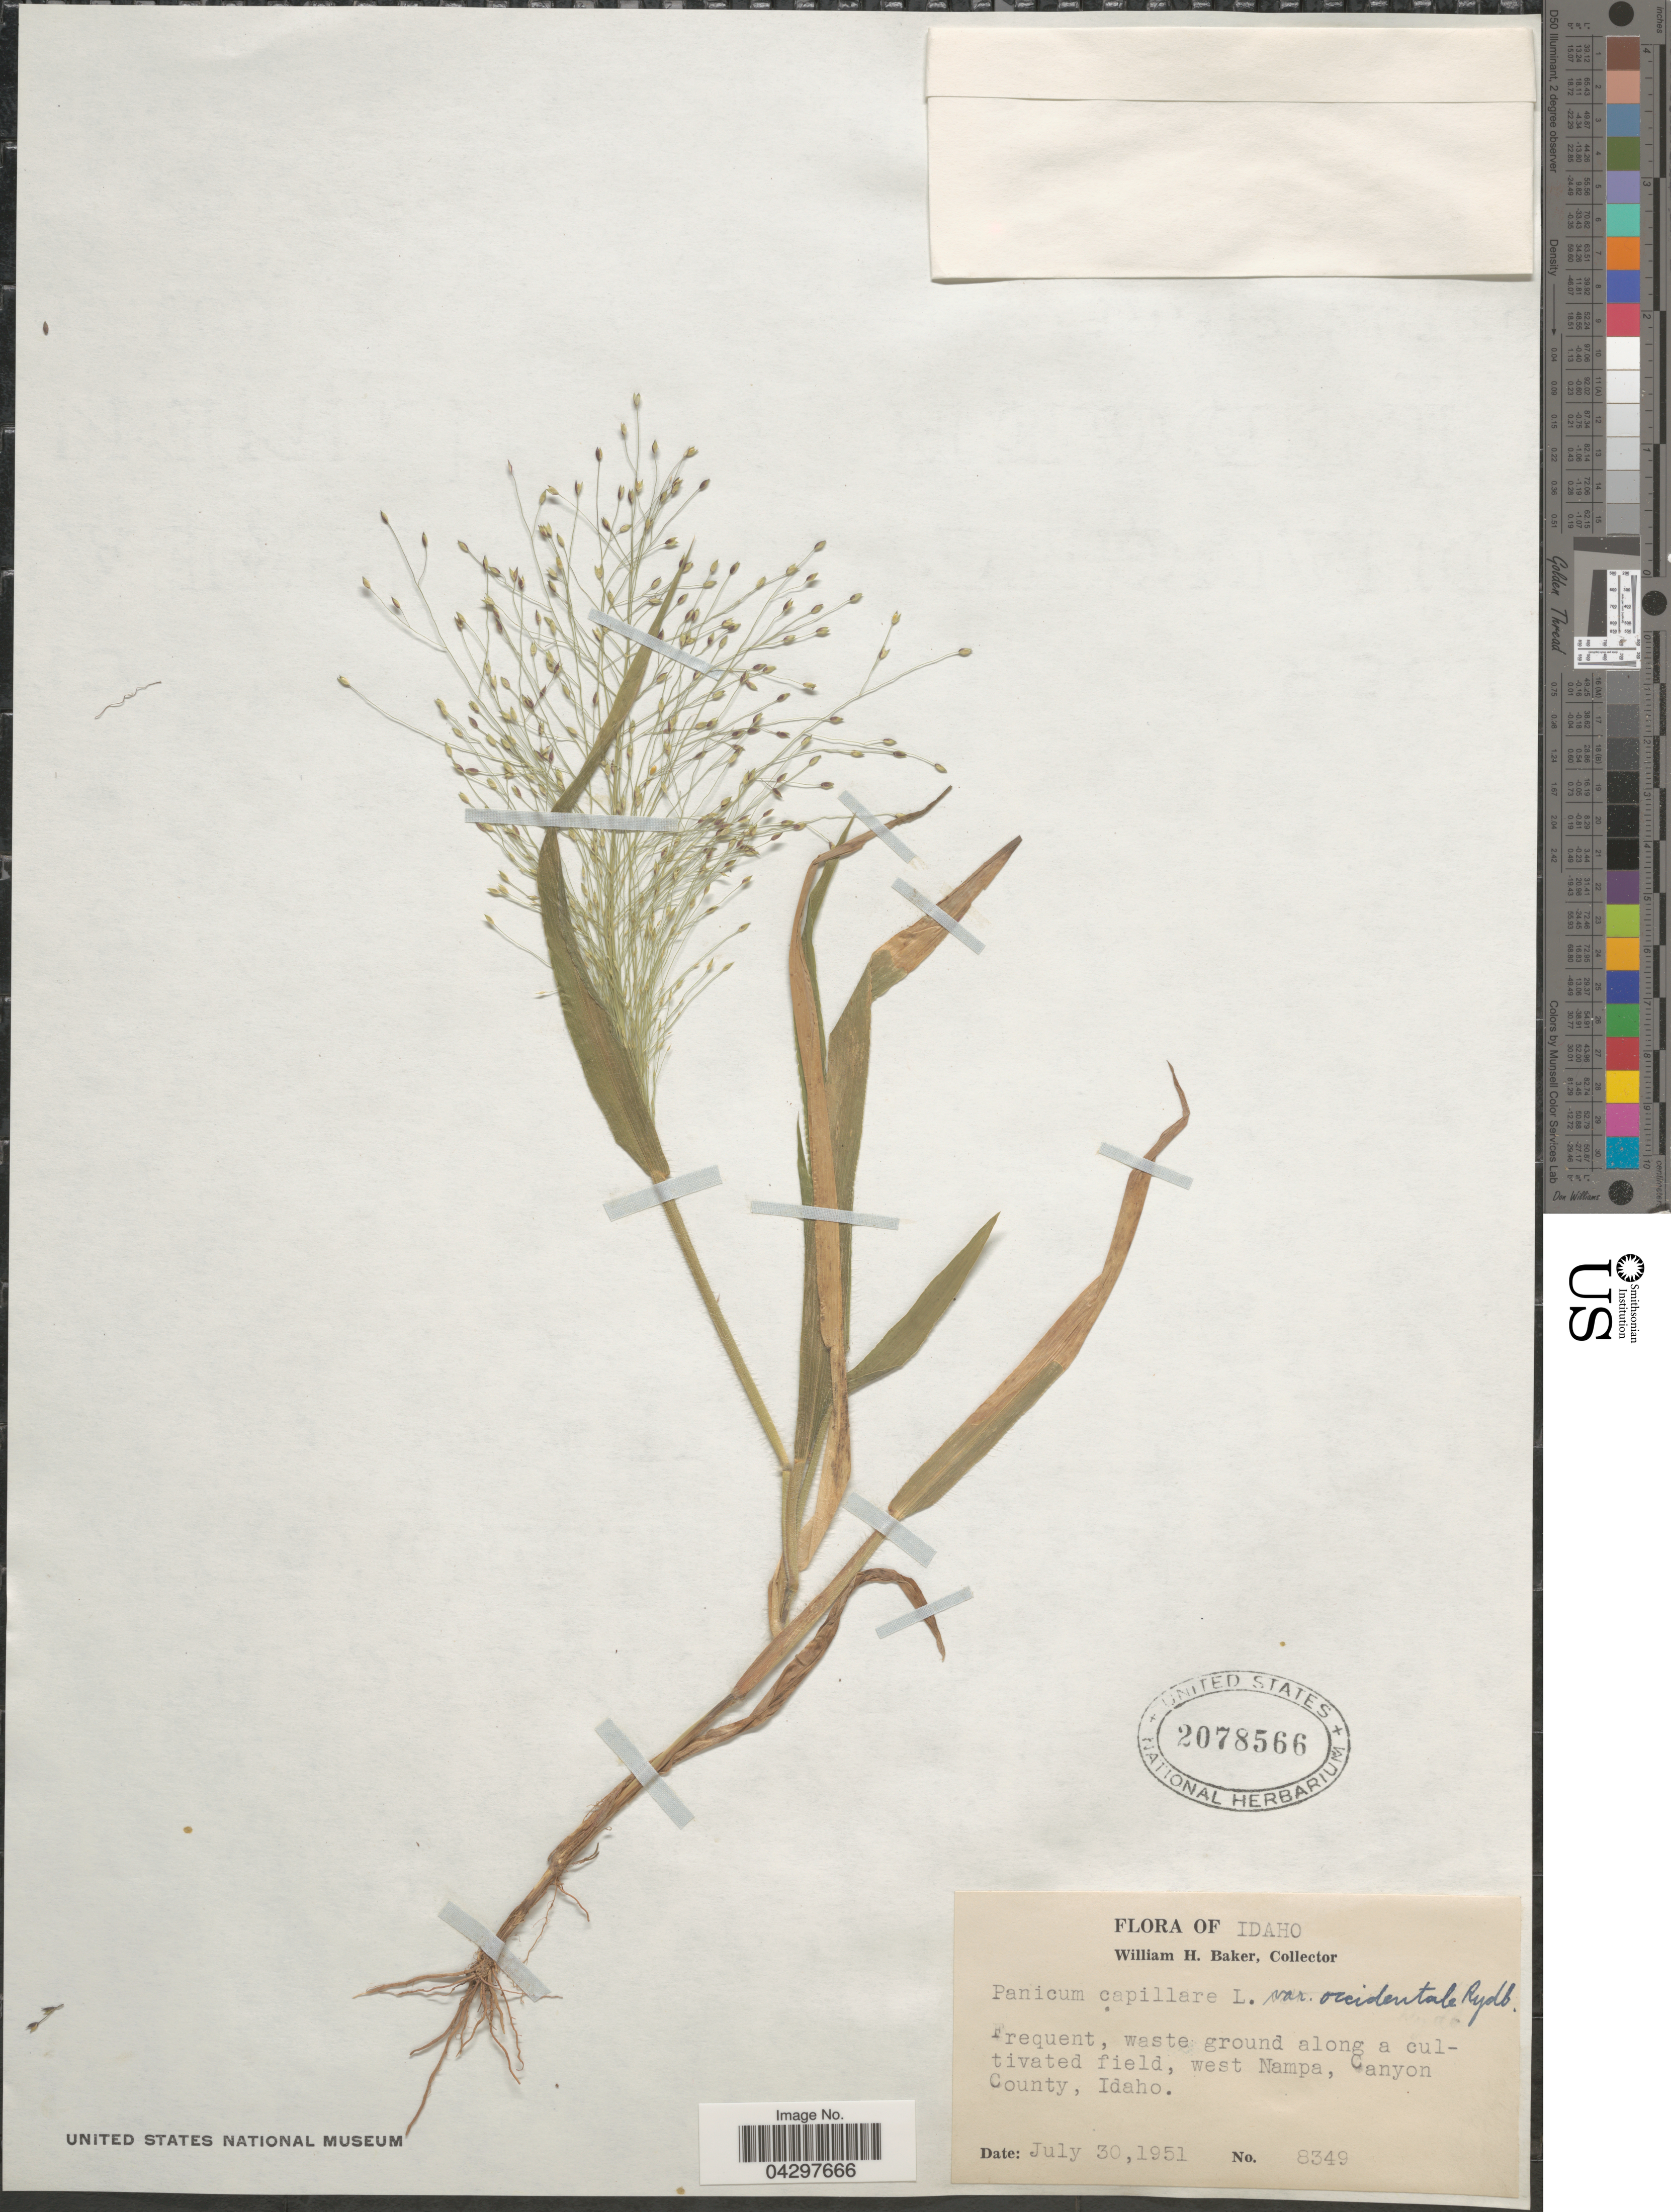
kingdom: Plantae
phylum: Tracheophyta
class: Liliopsida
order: Poales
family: Poaceae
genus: Panicum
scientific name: Panicum capillare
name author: L.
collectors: W. H. Baker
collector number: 8349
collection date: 1951-07-30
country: United States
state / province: Idaho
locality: Frequent, waste ground along a cultivated field, west Nampa, Canyon County.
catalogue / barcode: US 2078566